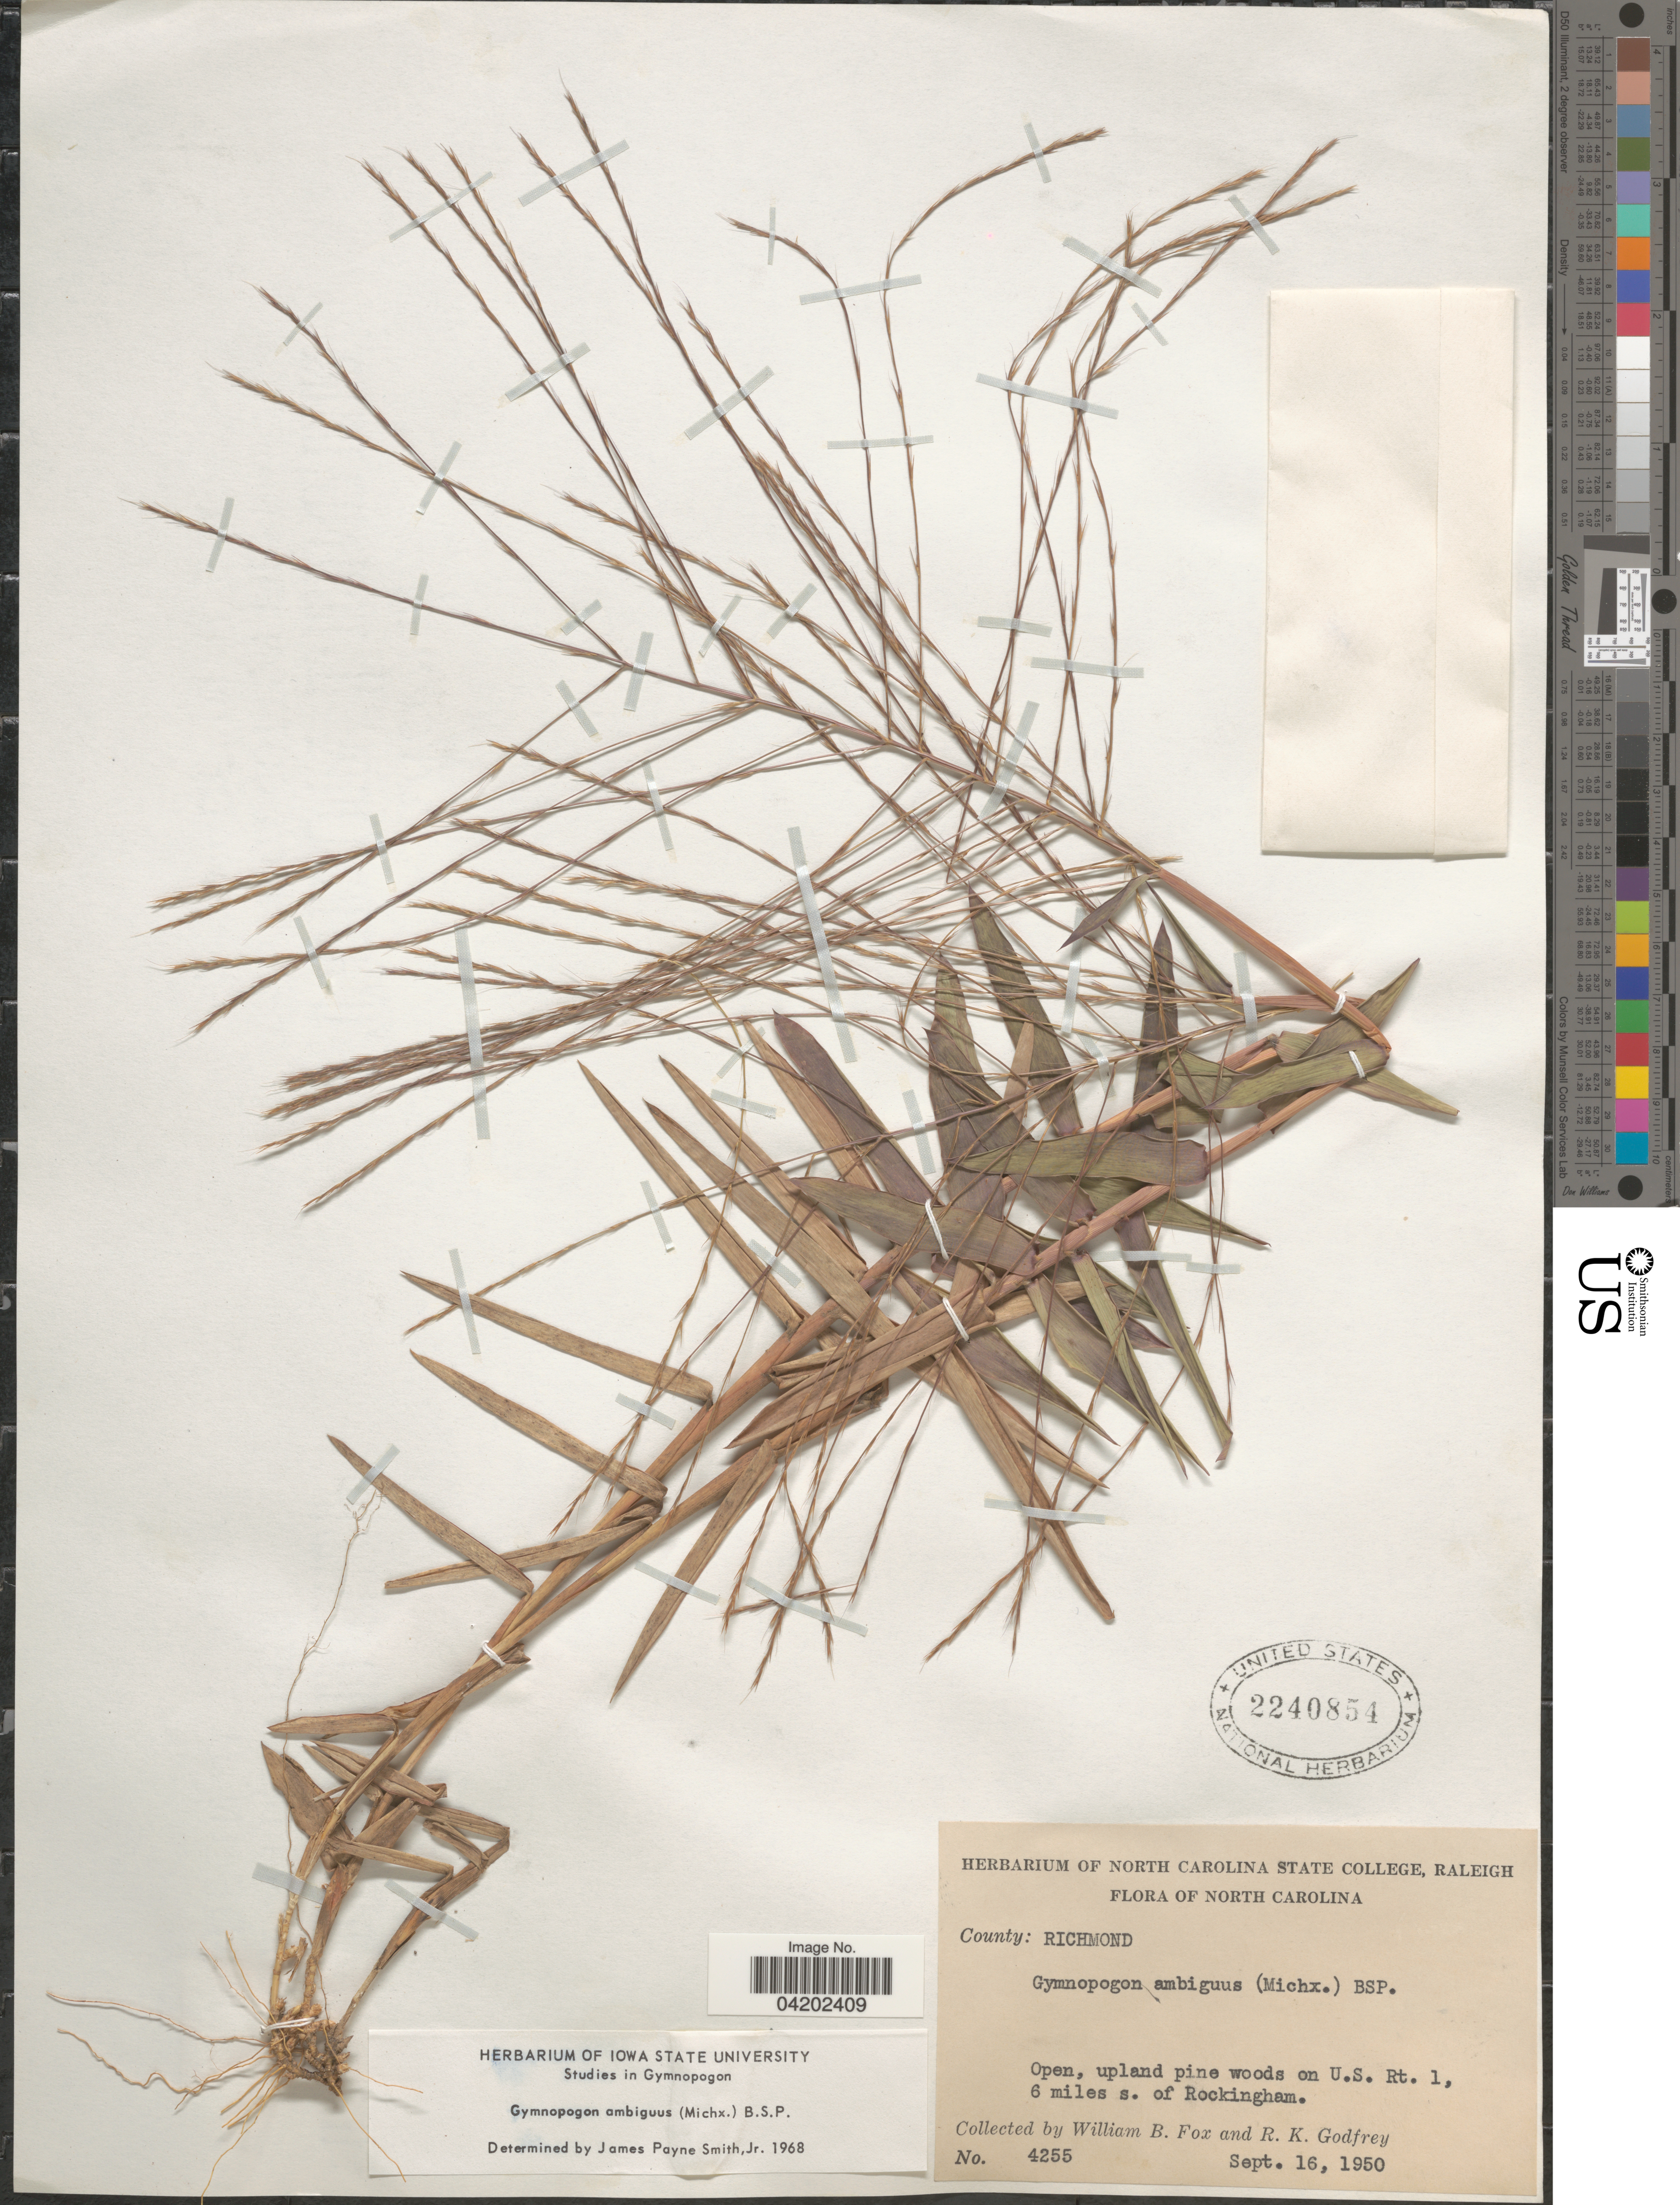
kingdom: Plantae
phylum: Tracheophyta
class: Liliopsida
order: Poales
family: Poaceae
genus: Gymnopogon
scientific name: Gymnopogon ambiguus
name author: (Michx.) Britton, Stearns & Poggenb.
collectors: W. B. Fox & R. K. Godfrey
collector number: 4255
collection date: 1950-09-16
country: United States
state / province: North Carolina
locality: County: Richmond. Open, upland pine woods on U.S. Rt. 1, 6 miles s. of Rockingham.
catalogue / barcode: US 2240854